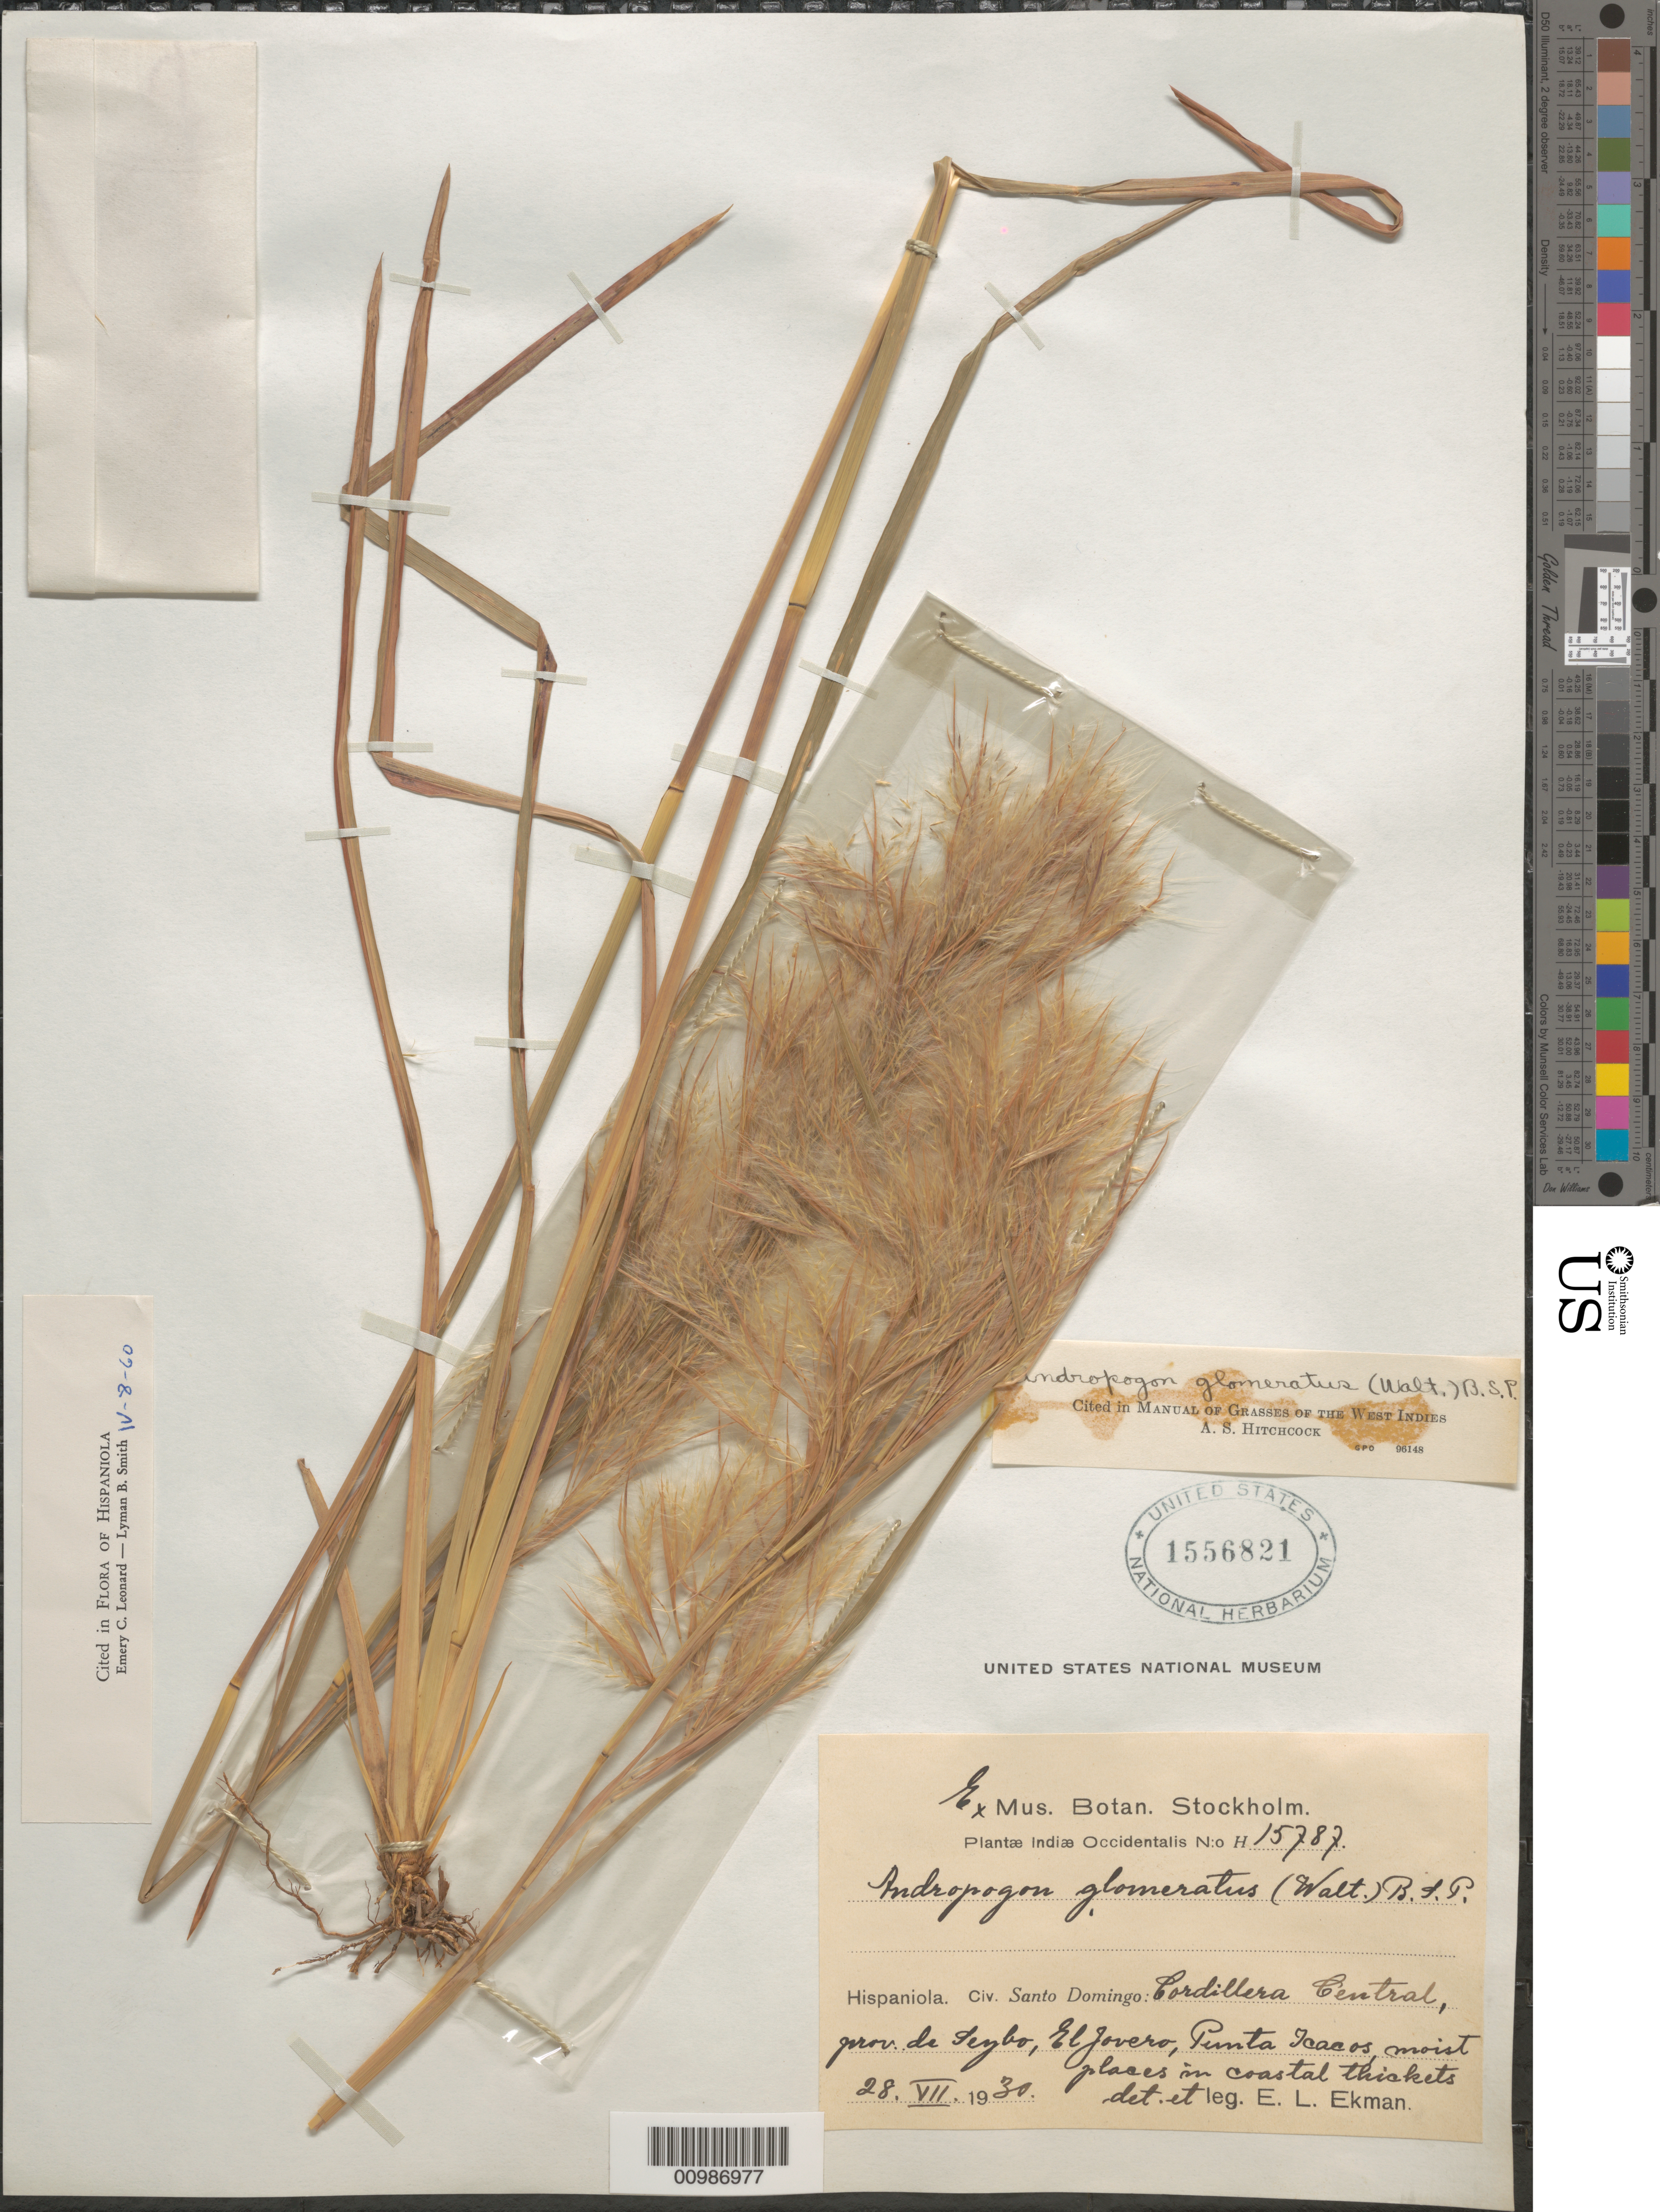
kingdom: Plantae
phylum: Tracheophyta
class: Liliopsida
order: Poales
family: Poaceae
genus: Andropogon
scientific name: Andropogon glomeratus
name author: (Walter) Britton, Stearns & Poggenb.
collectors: E. L. Ekman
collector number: H 15787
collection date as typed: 28 Jul 1930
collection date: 1930-07-28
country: Dominican Republic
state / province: El Seibo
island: Hispaniola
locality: Cordillera Central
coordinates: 0 N, 0 E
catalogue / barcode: US 1556821